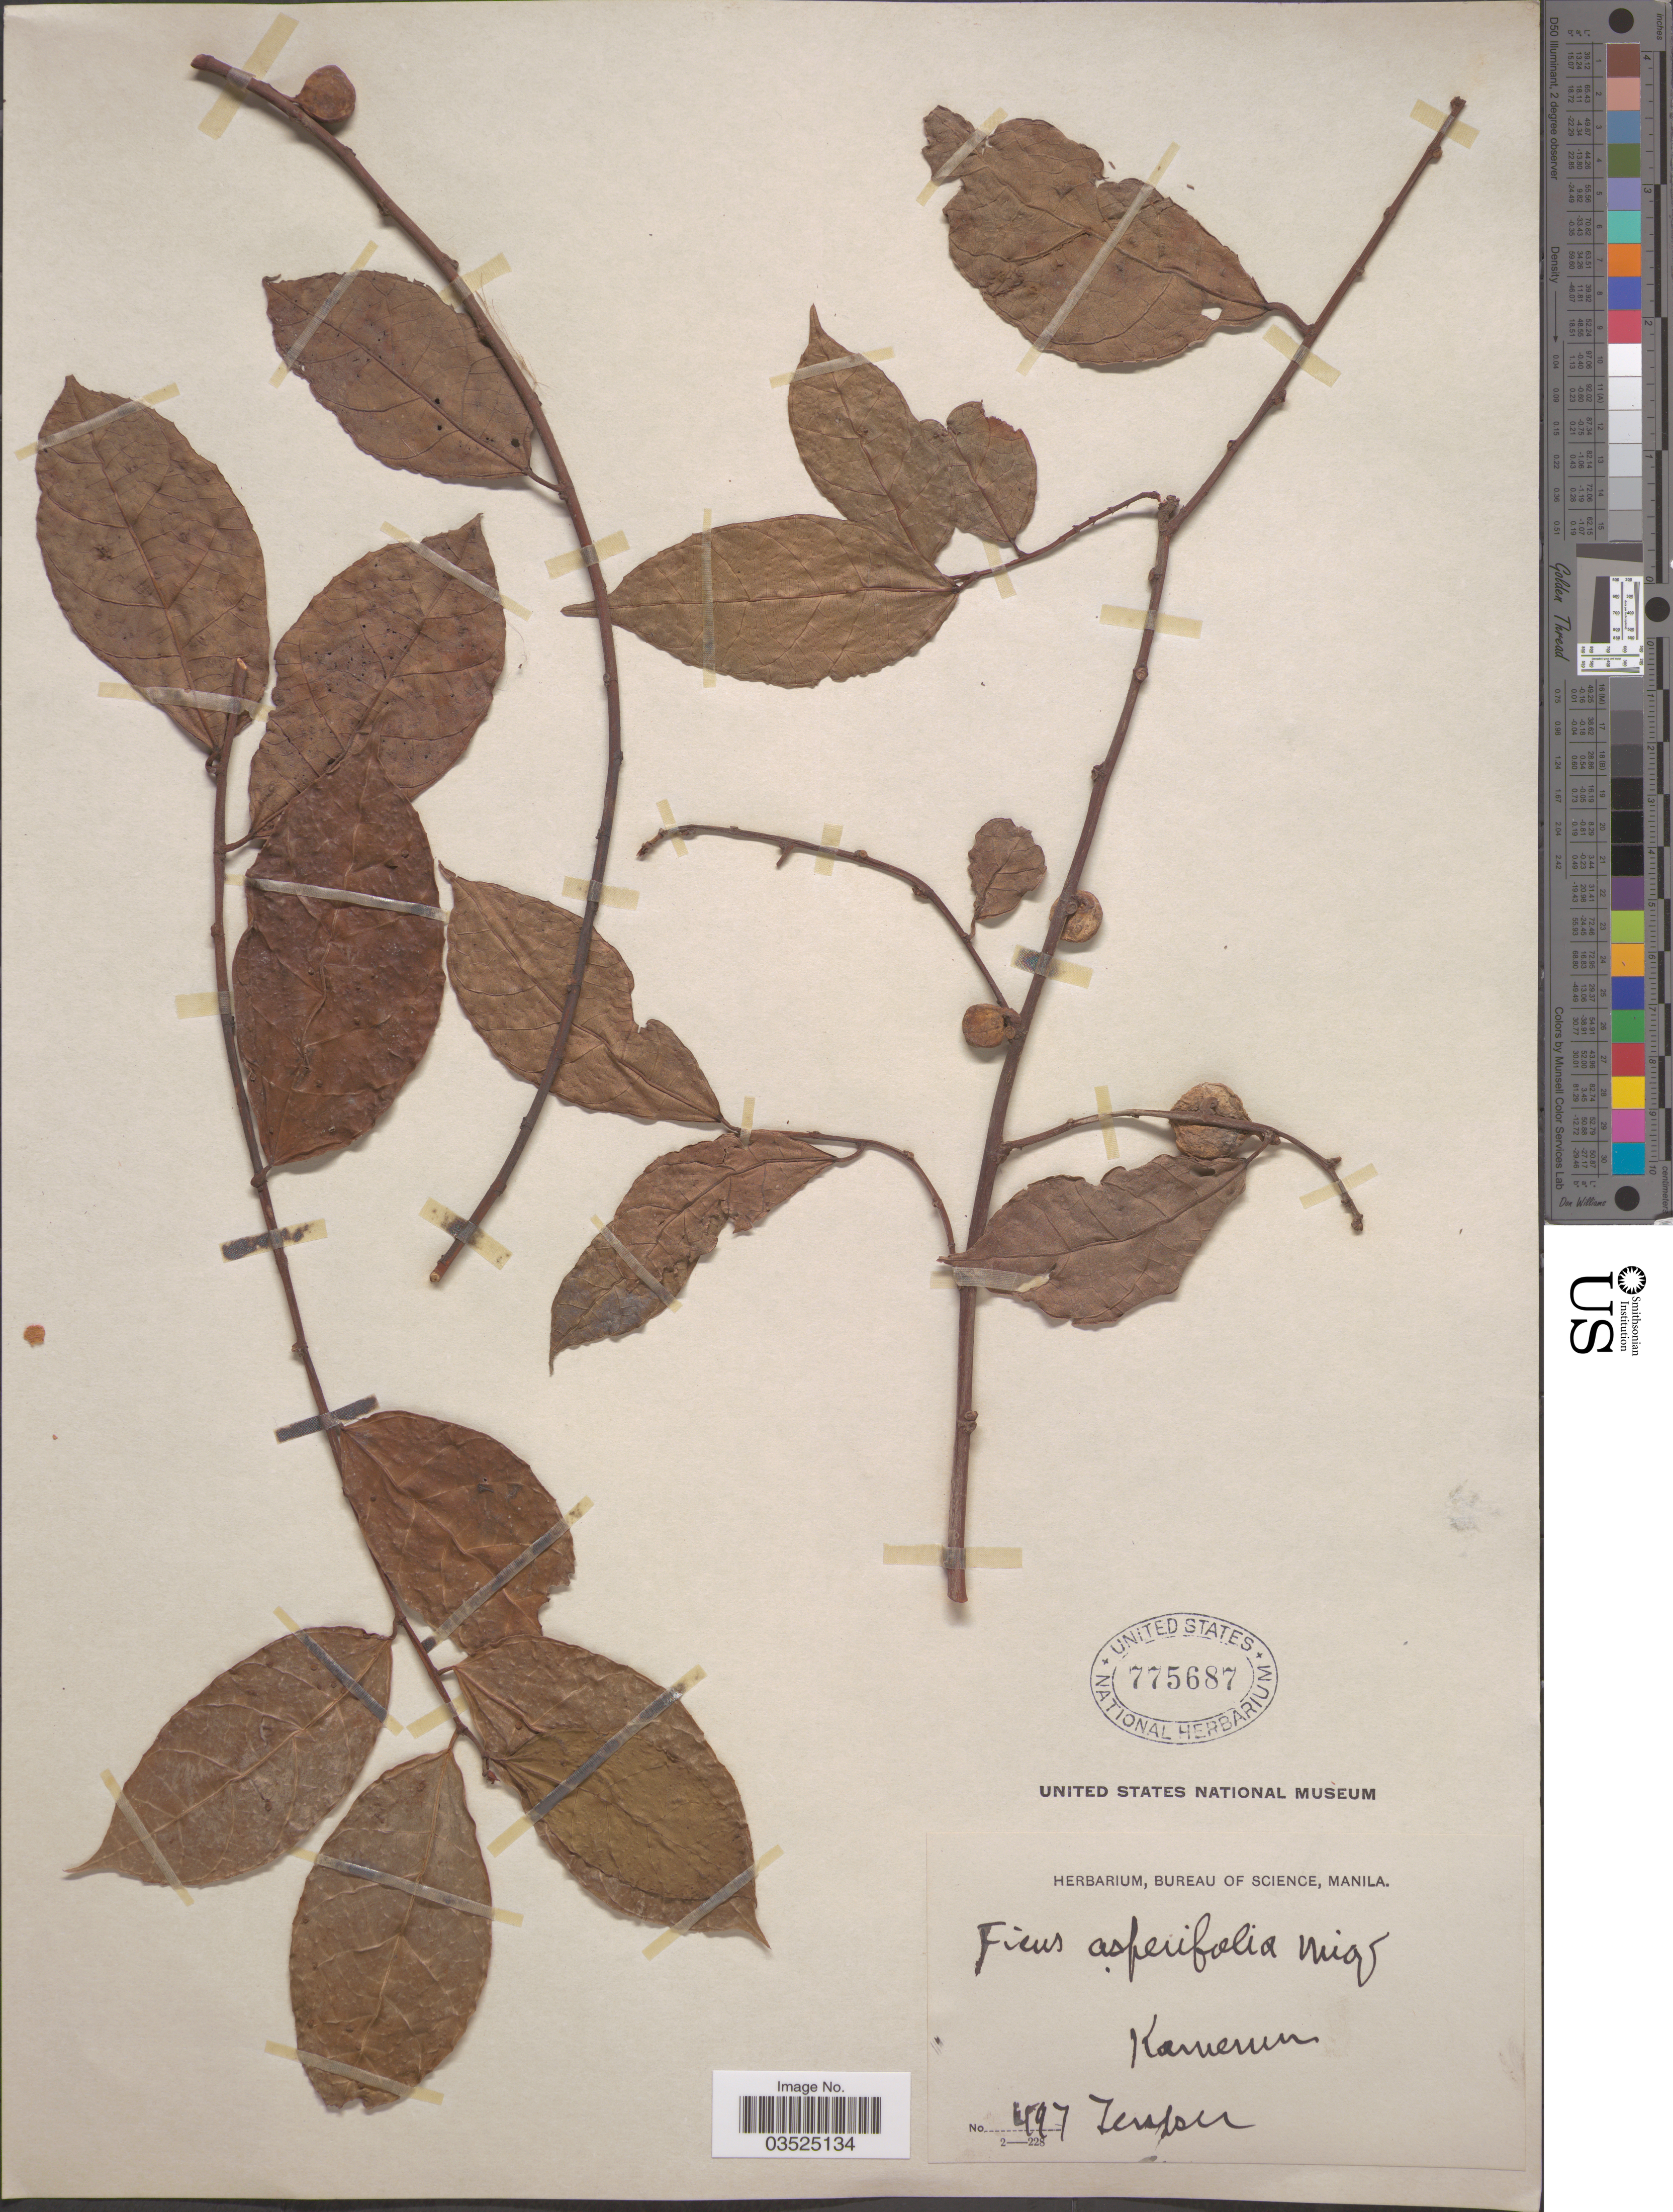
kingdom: Plantae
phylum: Tracheophyta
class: Magnoliopsida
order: Rosales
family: Moraceae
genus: Ficus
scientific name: Ficus asperifolia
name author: Miq.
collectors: Zenker, --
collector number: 497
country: Cameroon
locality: Kamerun.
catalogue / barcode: US 775687